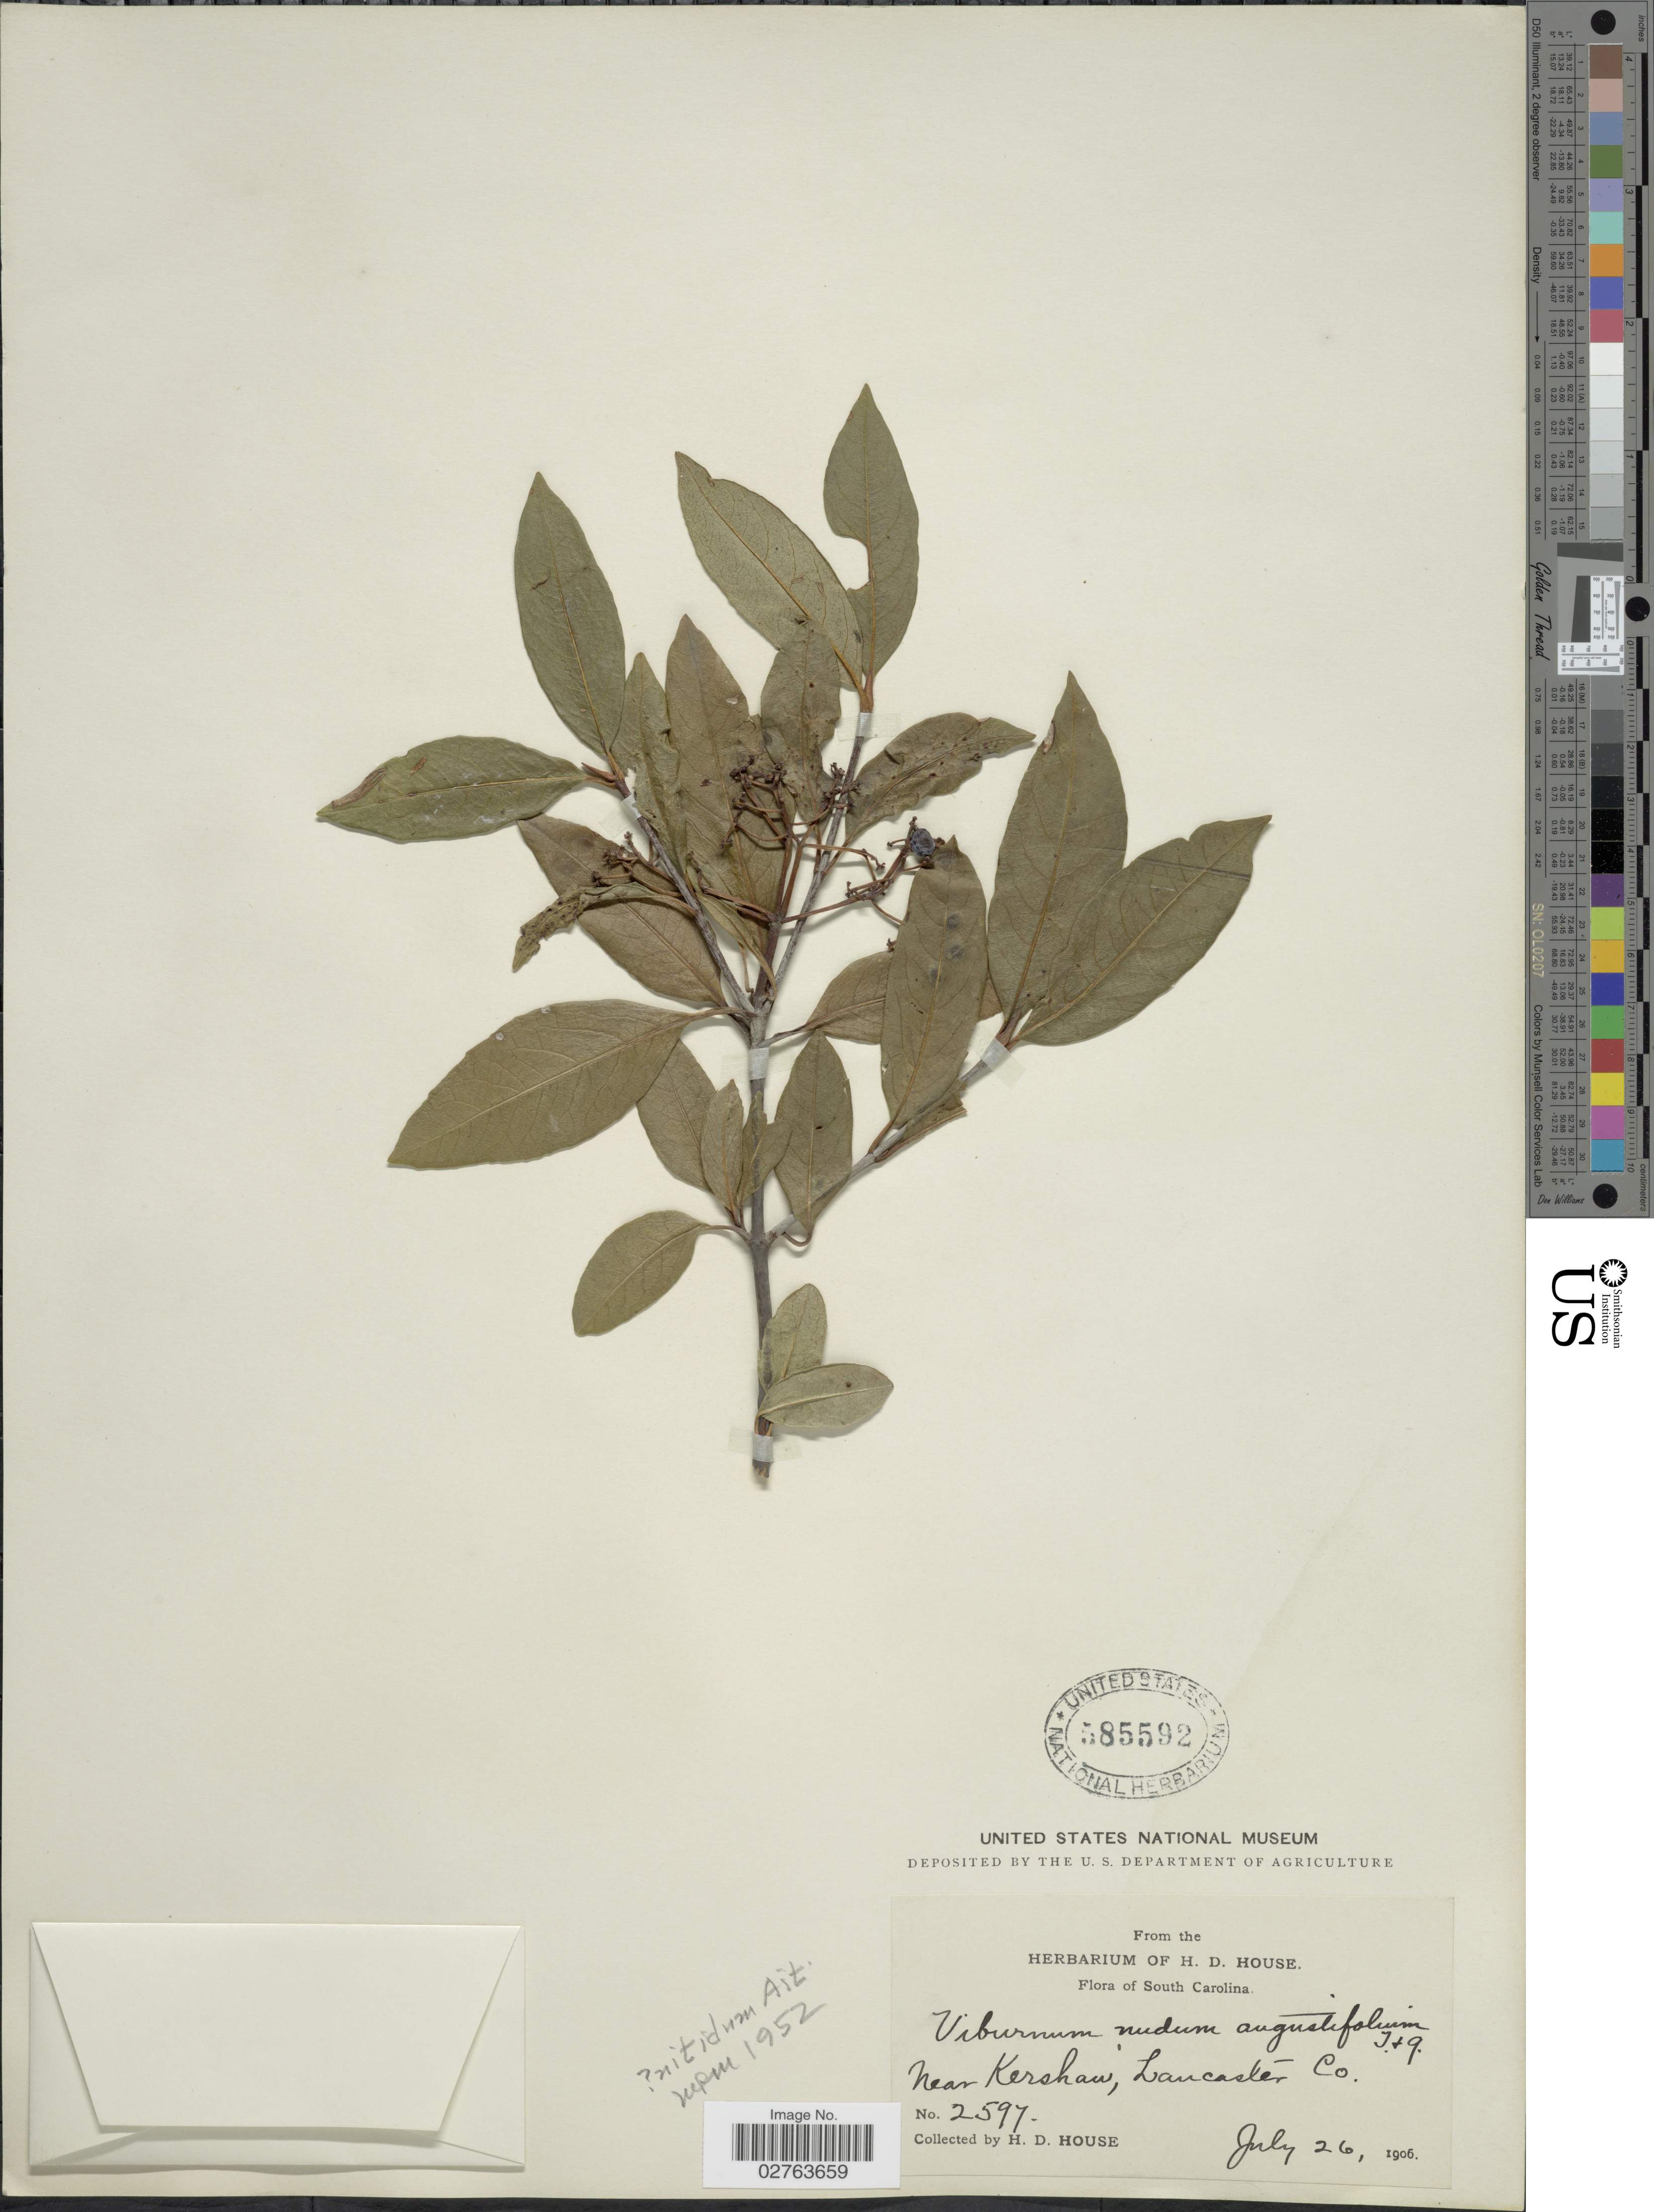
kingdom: Plantae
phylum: Tracheophyta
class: Magnoliopsida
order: Dipsacales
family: Viburnaceae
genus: Viburnum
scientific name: Viburnum nitidum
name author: Aiton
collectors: H. D. House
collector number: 2597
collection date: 1906-07-26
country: United States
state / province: South Carolina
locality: Near Kershaw, Lancaster Co.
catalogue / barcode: US 585592